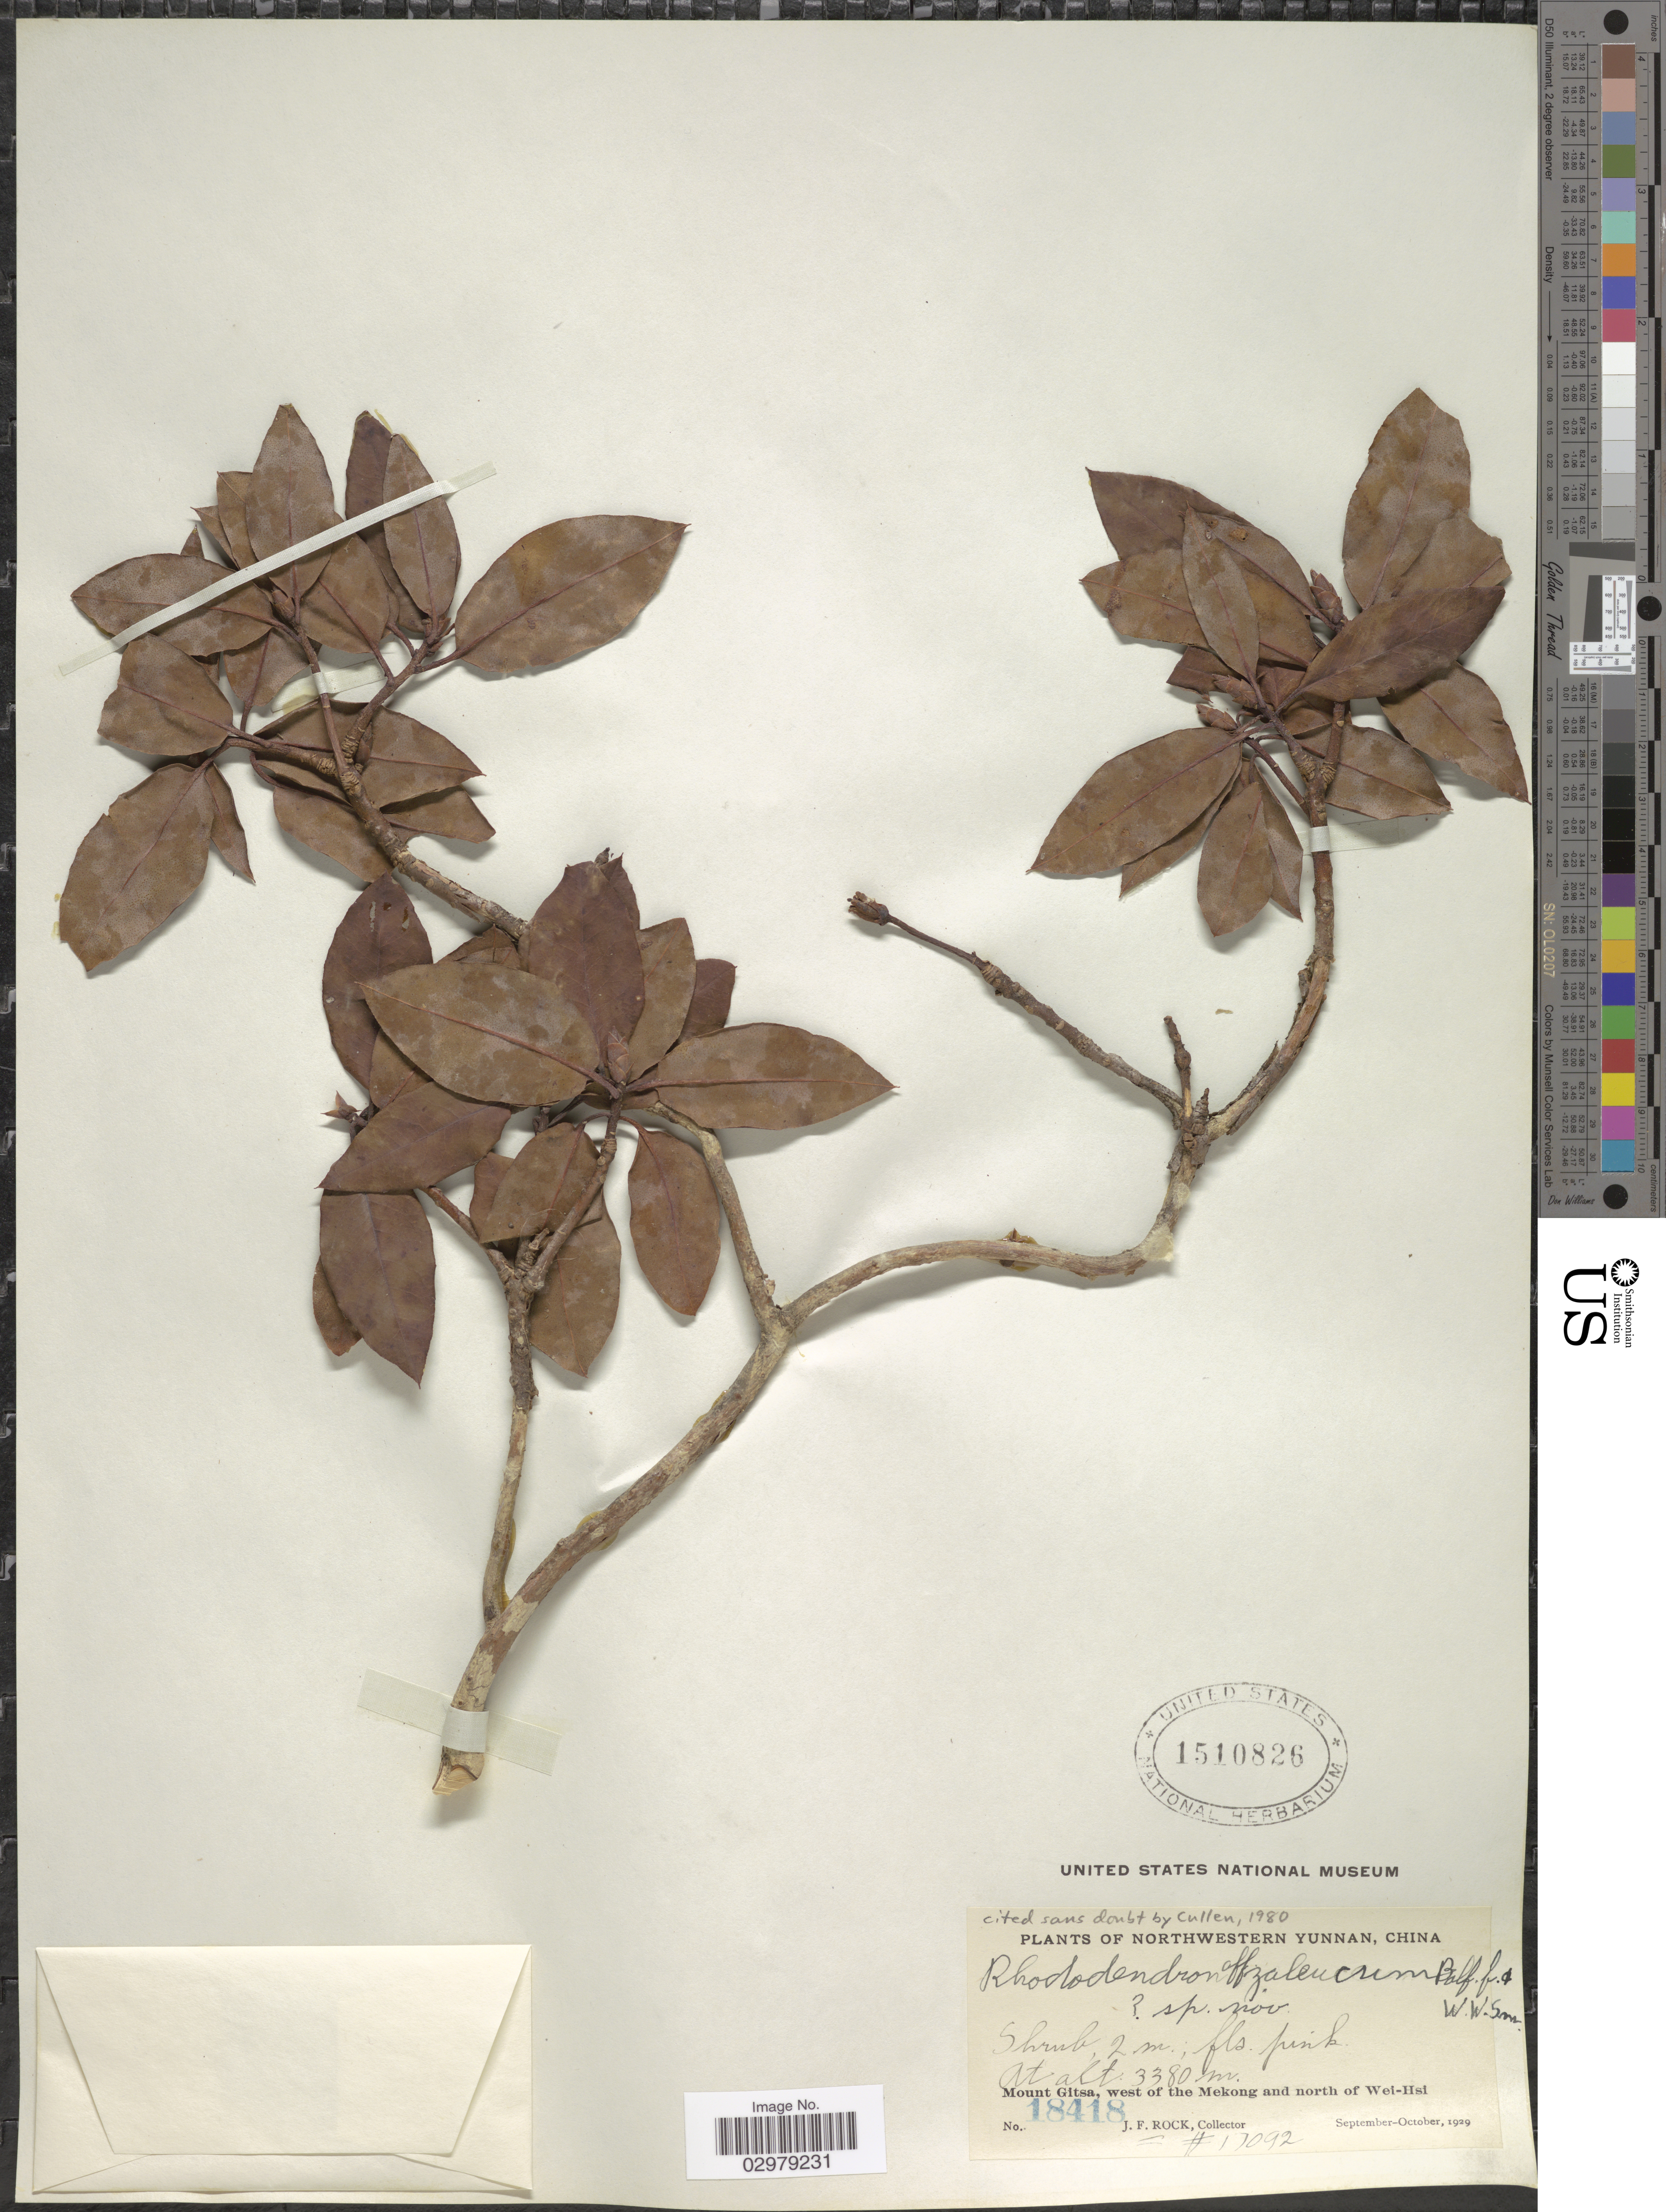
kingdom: Plantae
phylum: Tracheophyta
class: Magnoliopsida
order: Ericales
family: Ericaceae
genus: Rhododendron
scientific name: Rhododendron zaleucum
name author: Balf. f. & W.W. Sm.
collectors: J. Rock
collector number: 18418/17092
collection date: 1929-09/1929-10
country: China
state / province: Yunnan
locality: Northwestern Yunnan. Mount Gitsa, west of the Mekong and north of Wei-Hsi.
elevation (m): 3380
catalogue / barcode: US 1510826